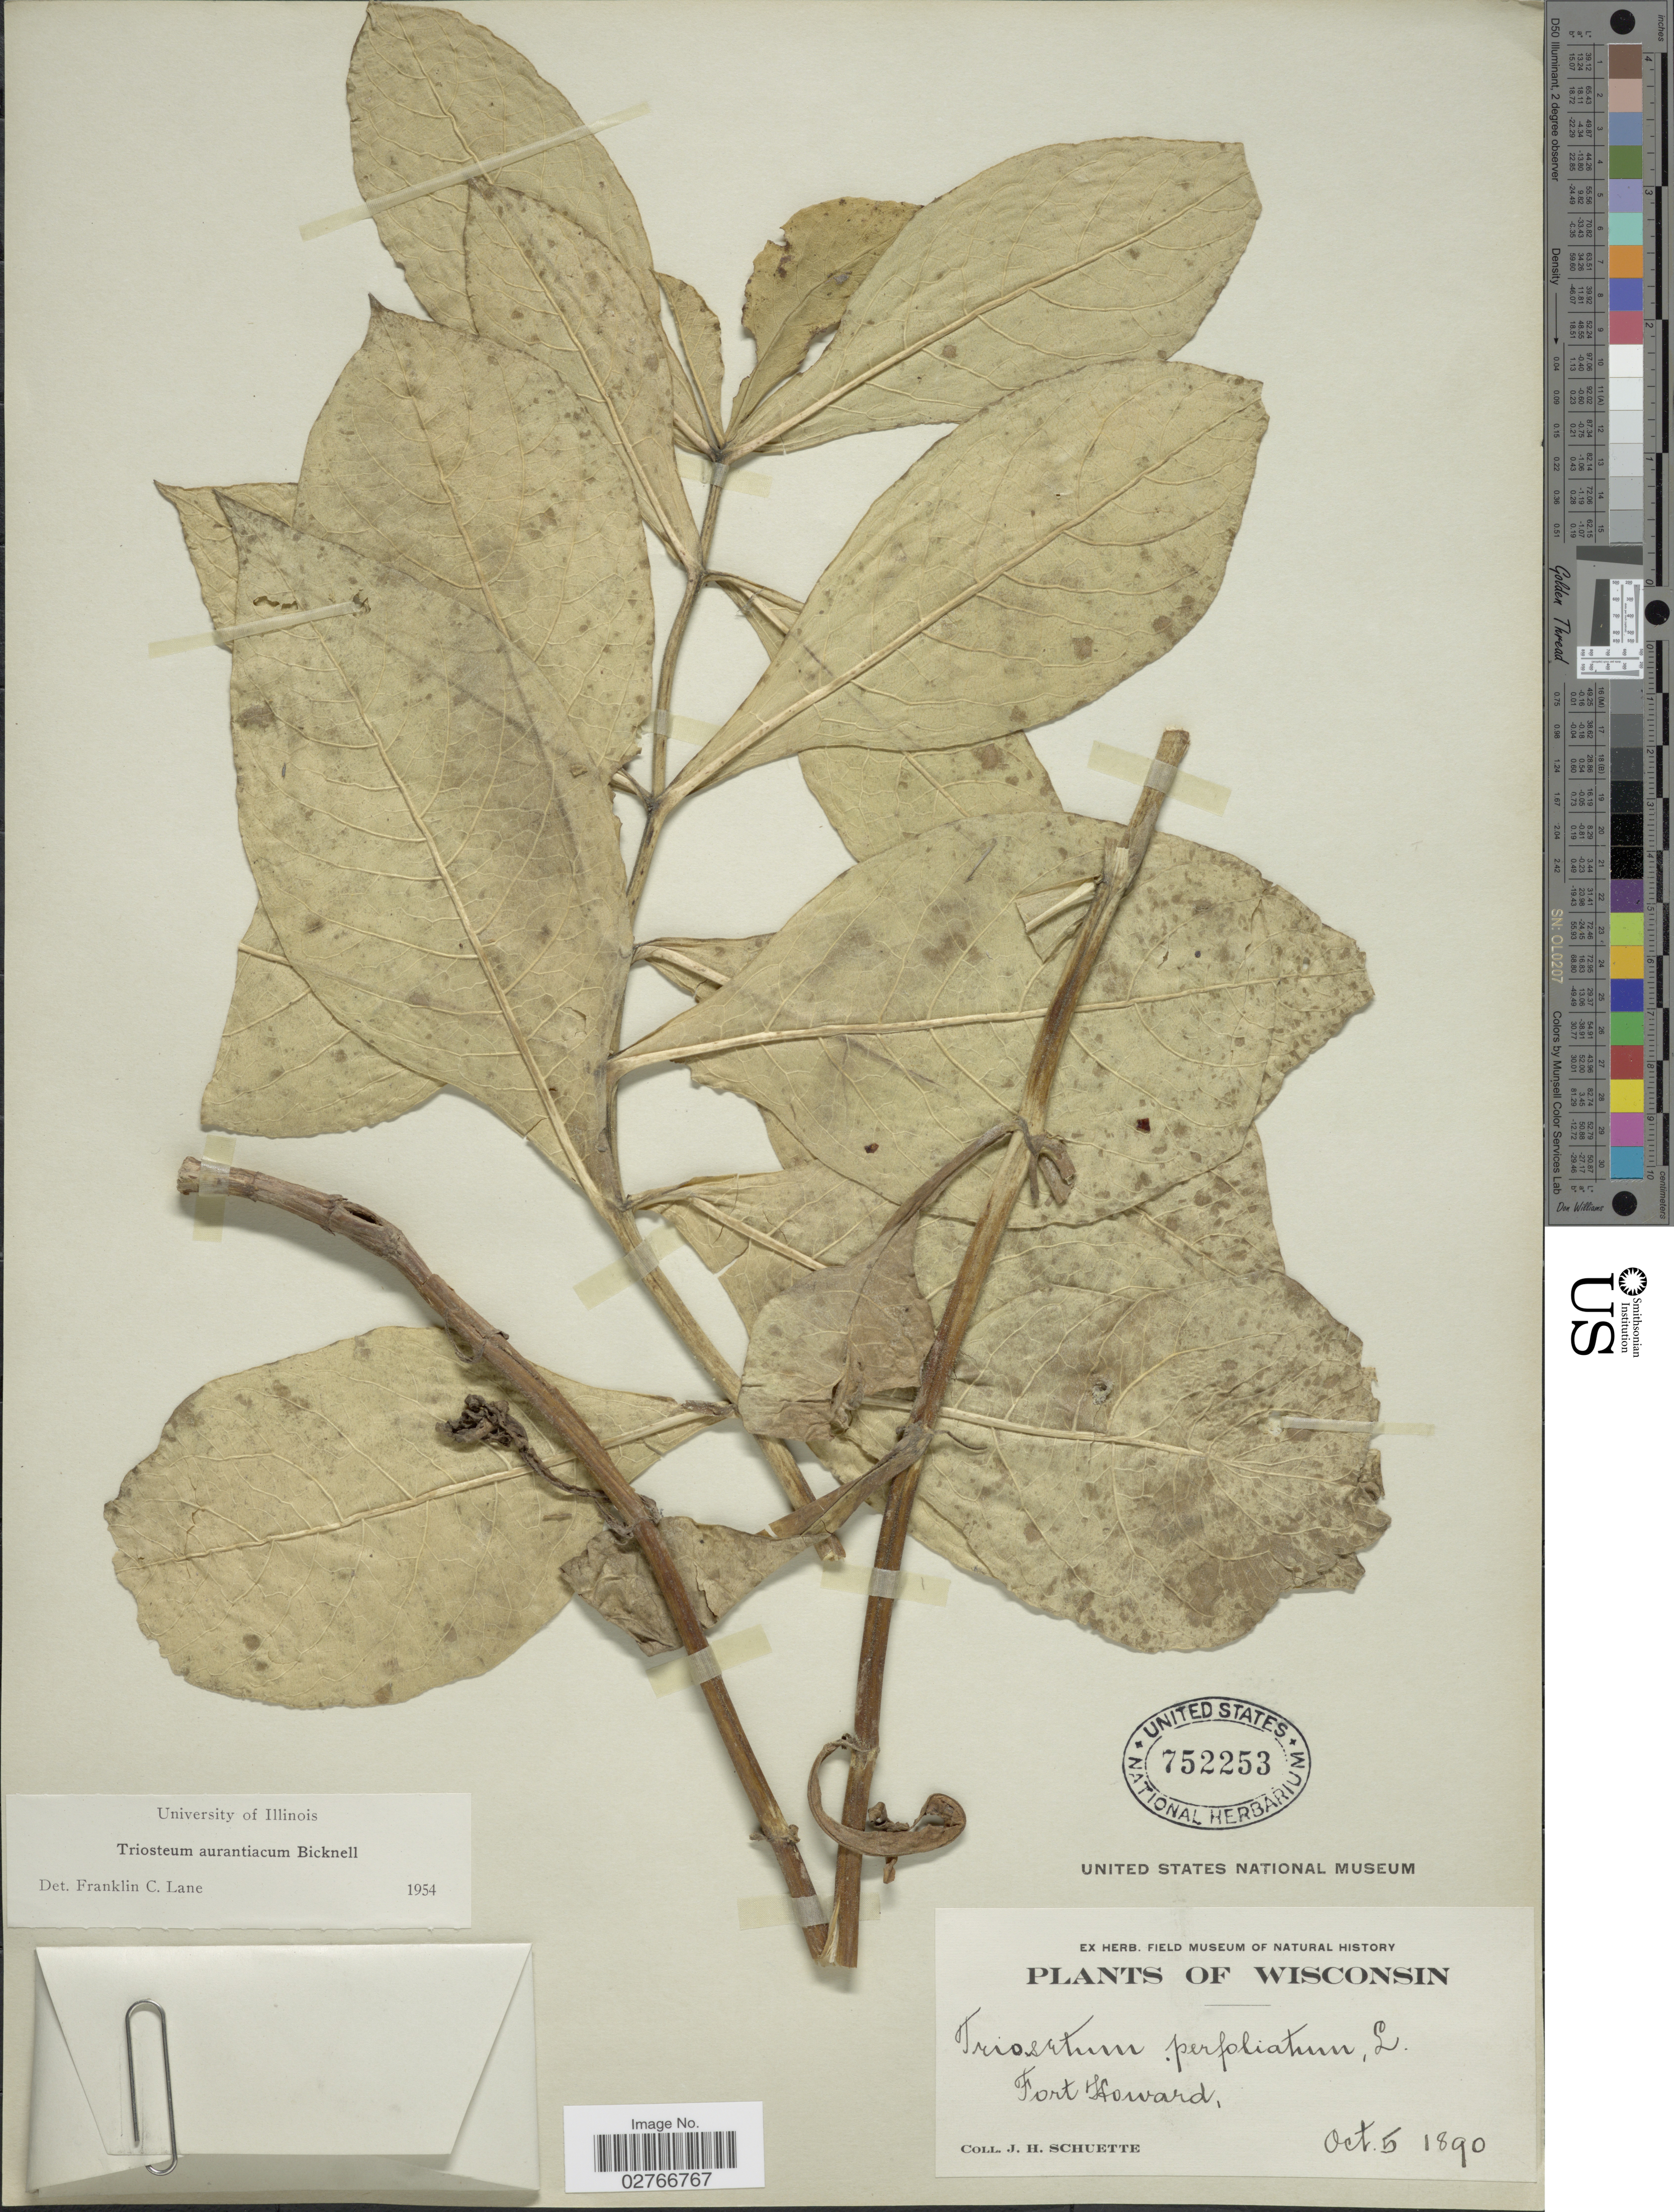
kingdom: Plantae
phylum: Tracheophyta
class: Magnoliopsida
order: Dipsacales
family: Caprifoliaceae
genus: Triosteum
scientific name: Triosteum aurantiacum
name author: E.P. Bicknell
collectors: J. H. Schuette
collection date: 1890-10-05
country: United States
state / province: Wisconsin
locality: Fort Howard.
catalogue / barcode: US 752253